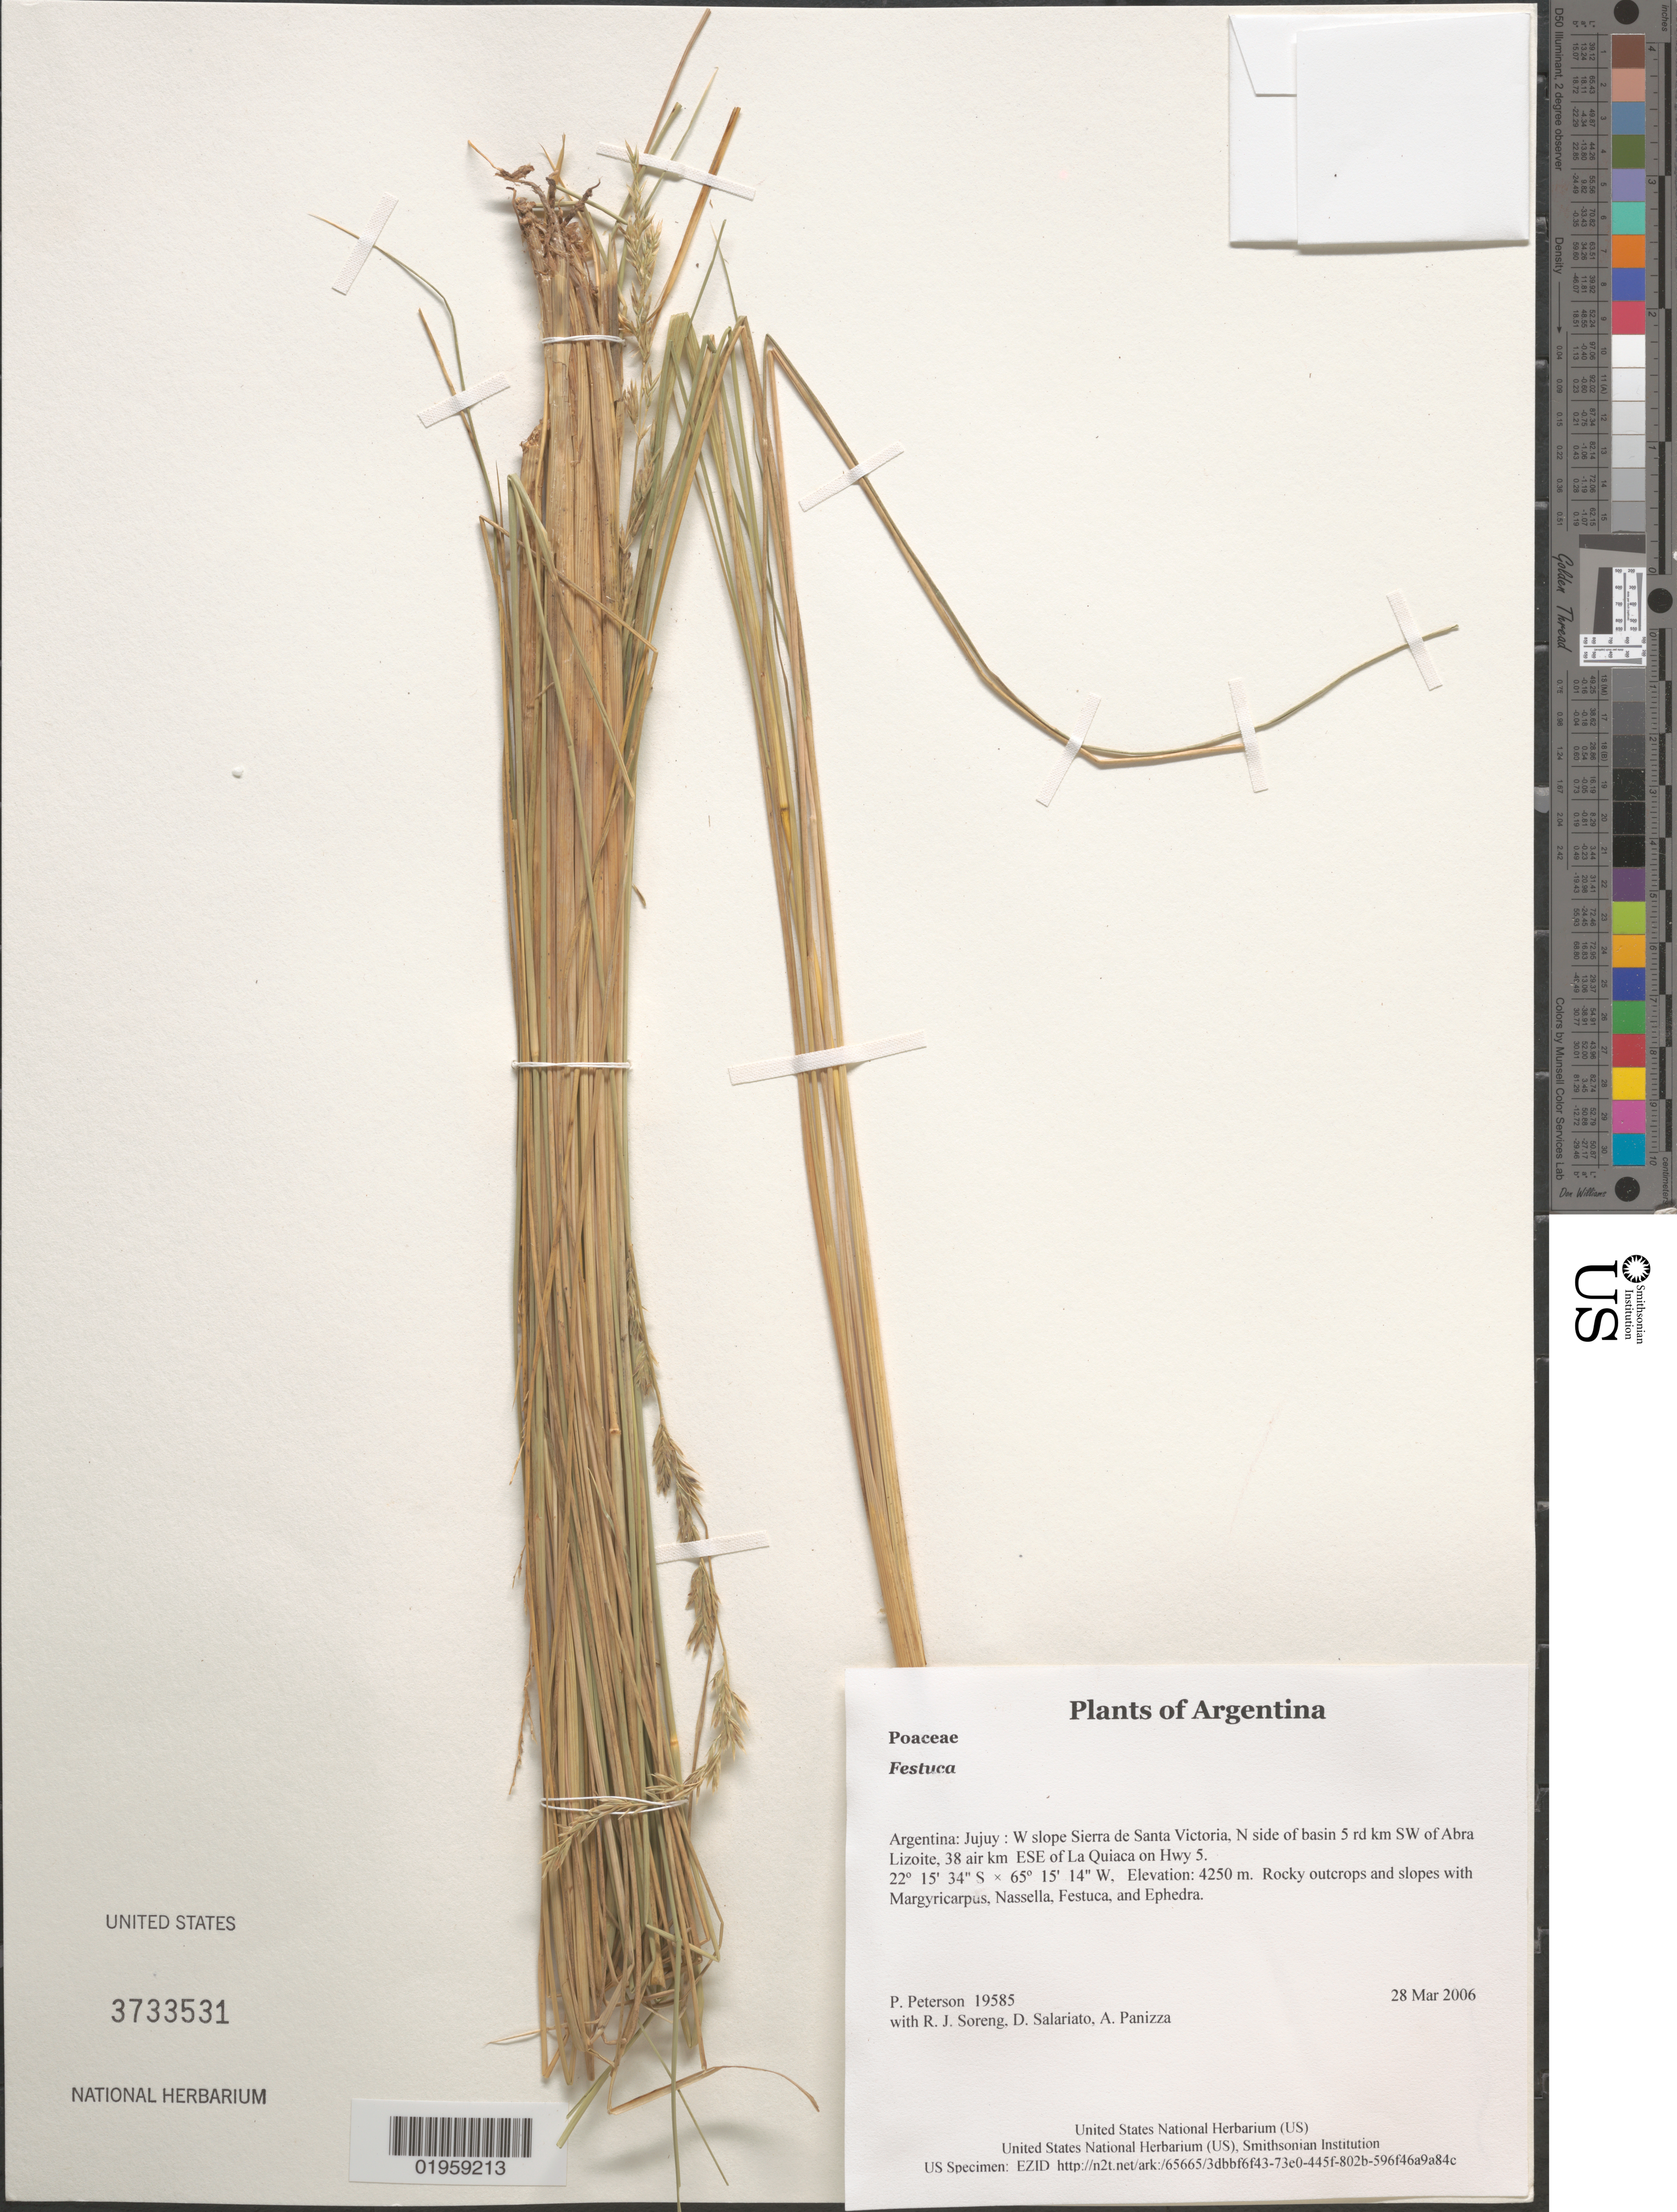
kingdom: Plantae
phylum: Tracheophyta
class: Liliopsida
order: Poales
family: Poaceae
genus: Festuca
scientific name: Festuca sp.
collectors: P. M. Peterson, R. J. Soreng, D. Salariato & A. Panizza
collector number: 19585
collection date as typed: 28 Mar 2006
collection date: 2006-03-28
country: Argentina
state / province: Jujuy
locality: W slope Sierra de Santa Victoria, N side of basin 5 rd km SW of Abra Lizoite, 38 air km ESE of La Quiaca on Hwy 5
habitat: Rocky outcrops and slopes with Margyricarpus, Nassella, Festuca, and Ephedra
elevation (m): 4250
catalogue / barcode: US 3733531